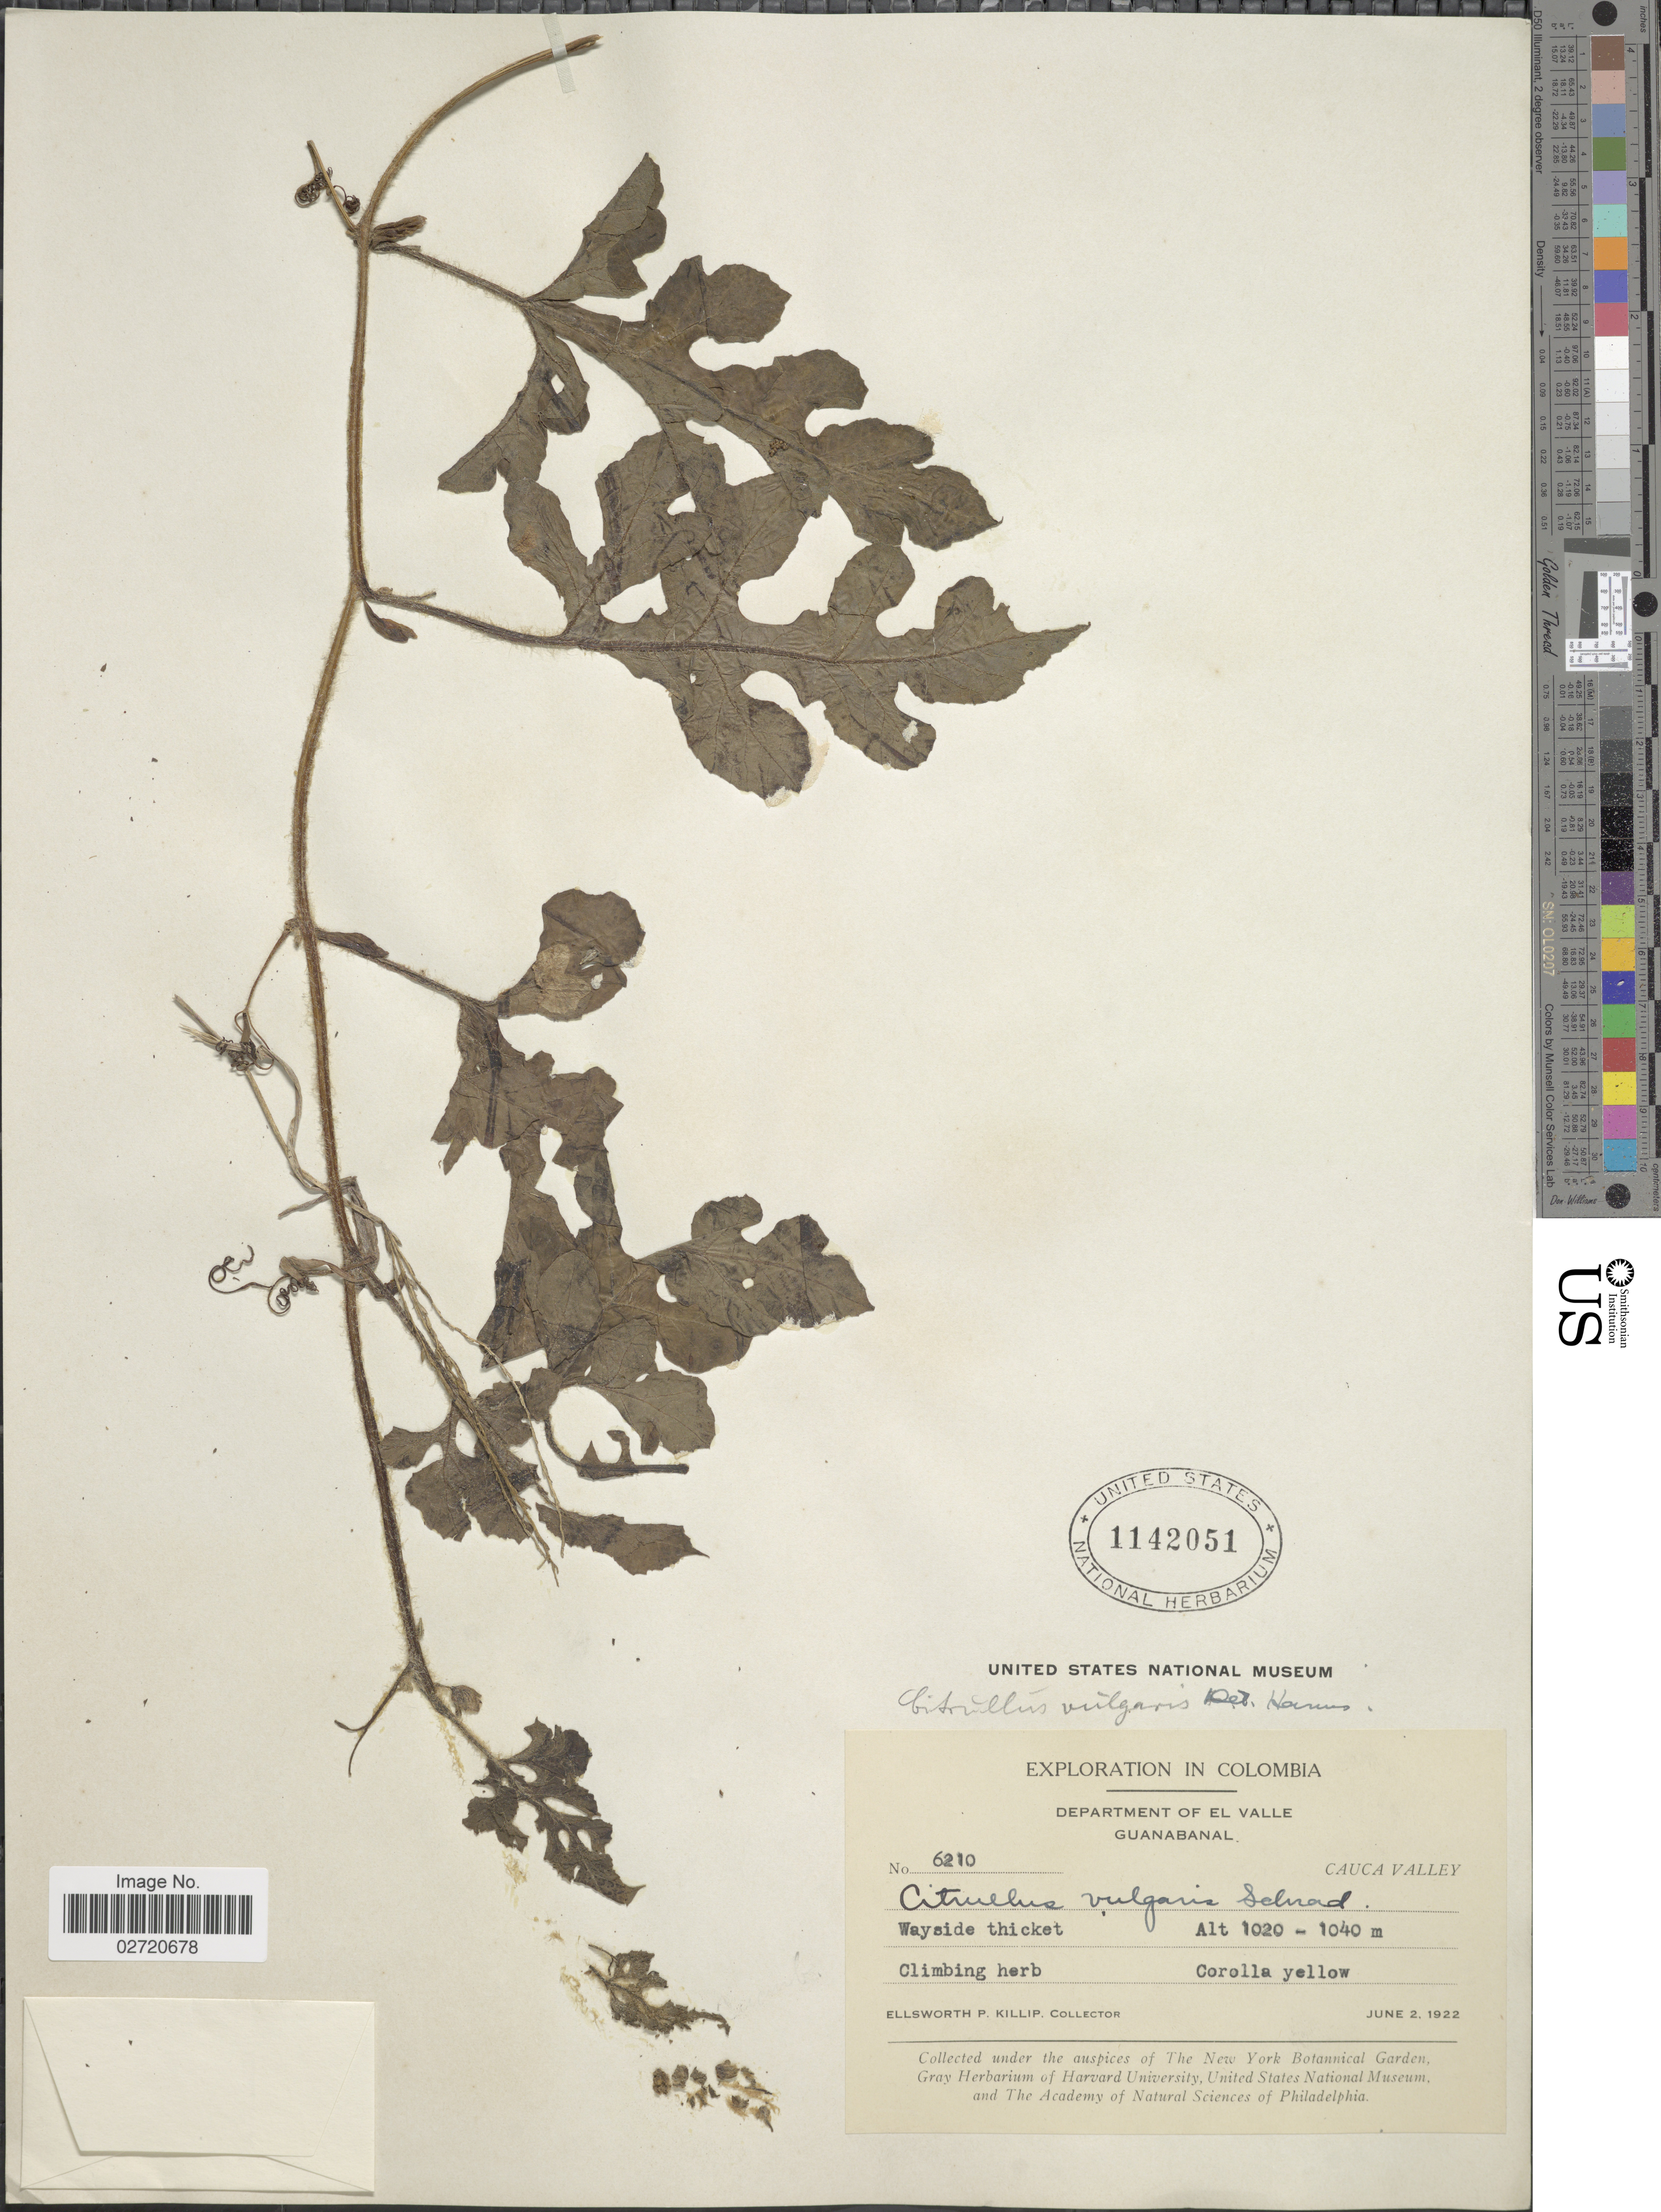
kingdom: Plantae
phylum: Tracheophyta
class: Magnoliopsida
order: Cucurbitales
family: Cucurbitaceae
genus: Citrullus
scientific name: Citrullus lanatus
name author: (Thunb.) Matsum. & Nakai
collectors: E. P. Killip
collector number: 6210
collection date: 1922-06-02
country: Colombia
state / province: Valle del Cauca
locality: Department of El Valle. Guanabanal. Cauca Valley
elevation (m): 1020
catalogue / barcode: US 1142051